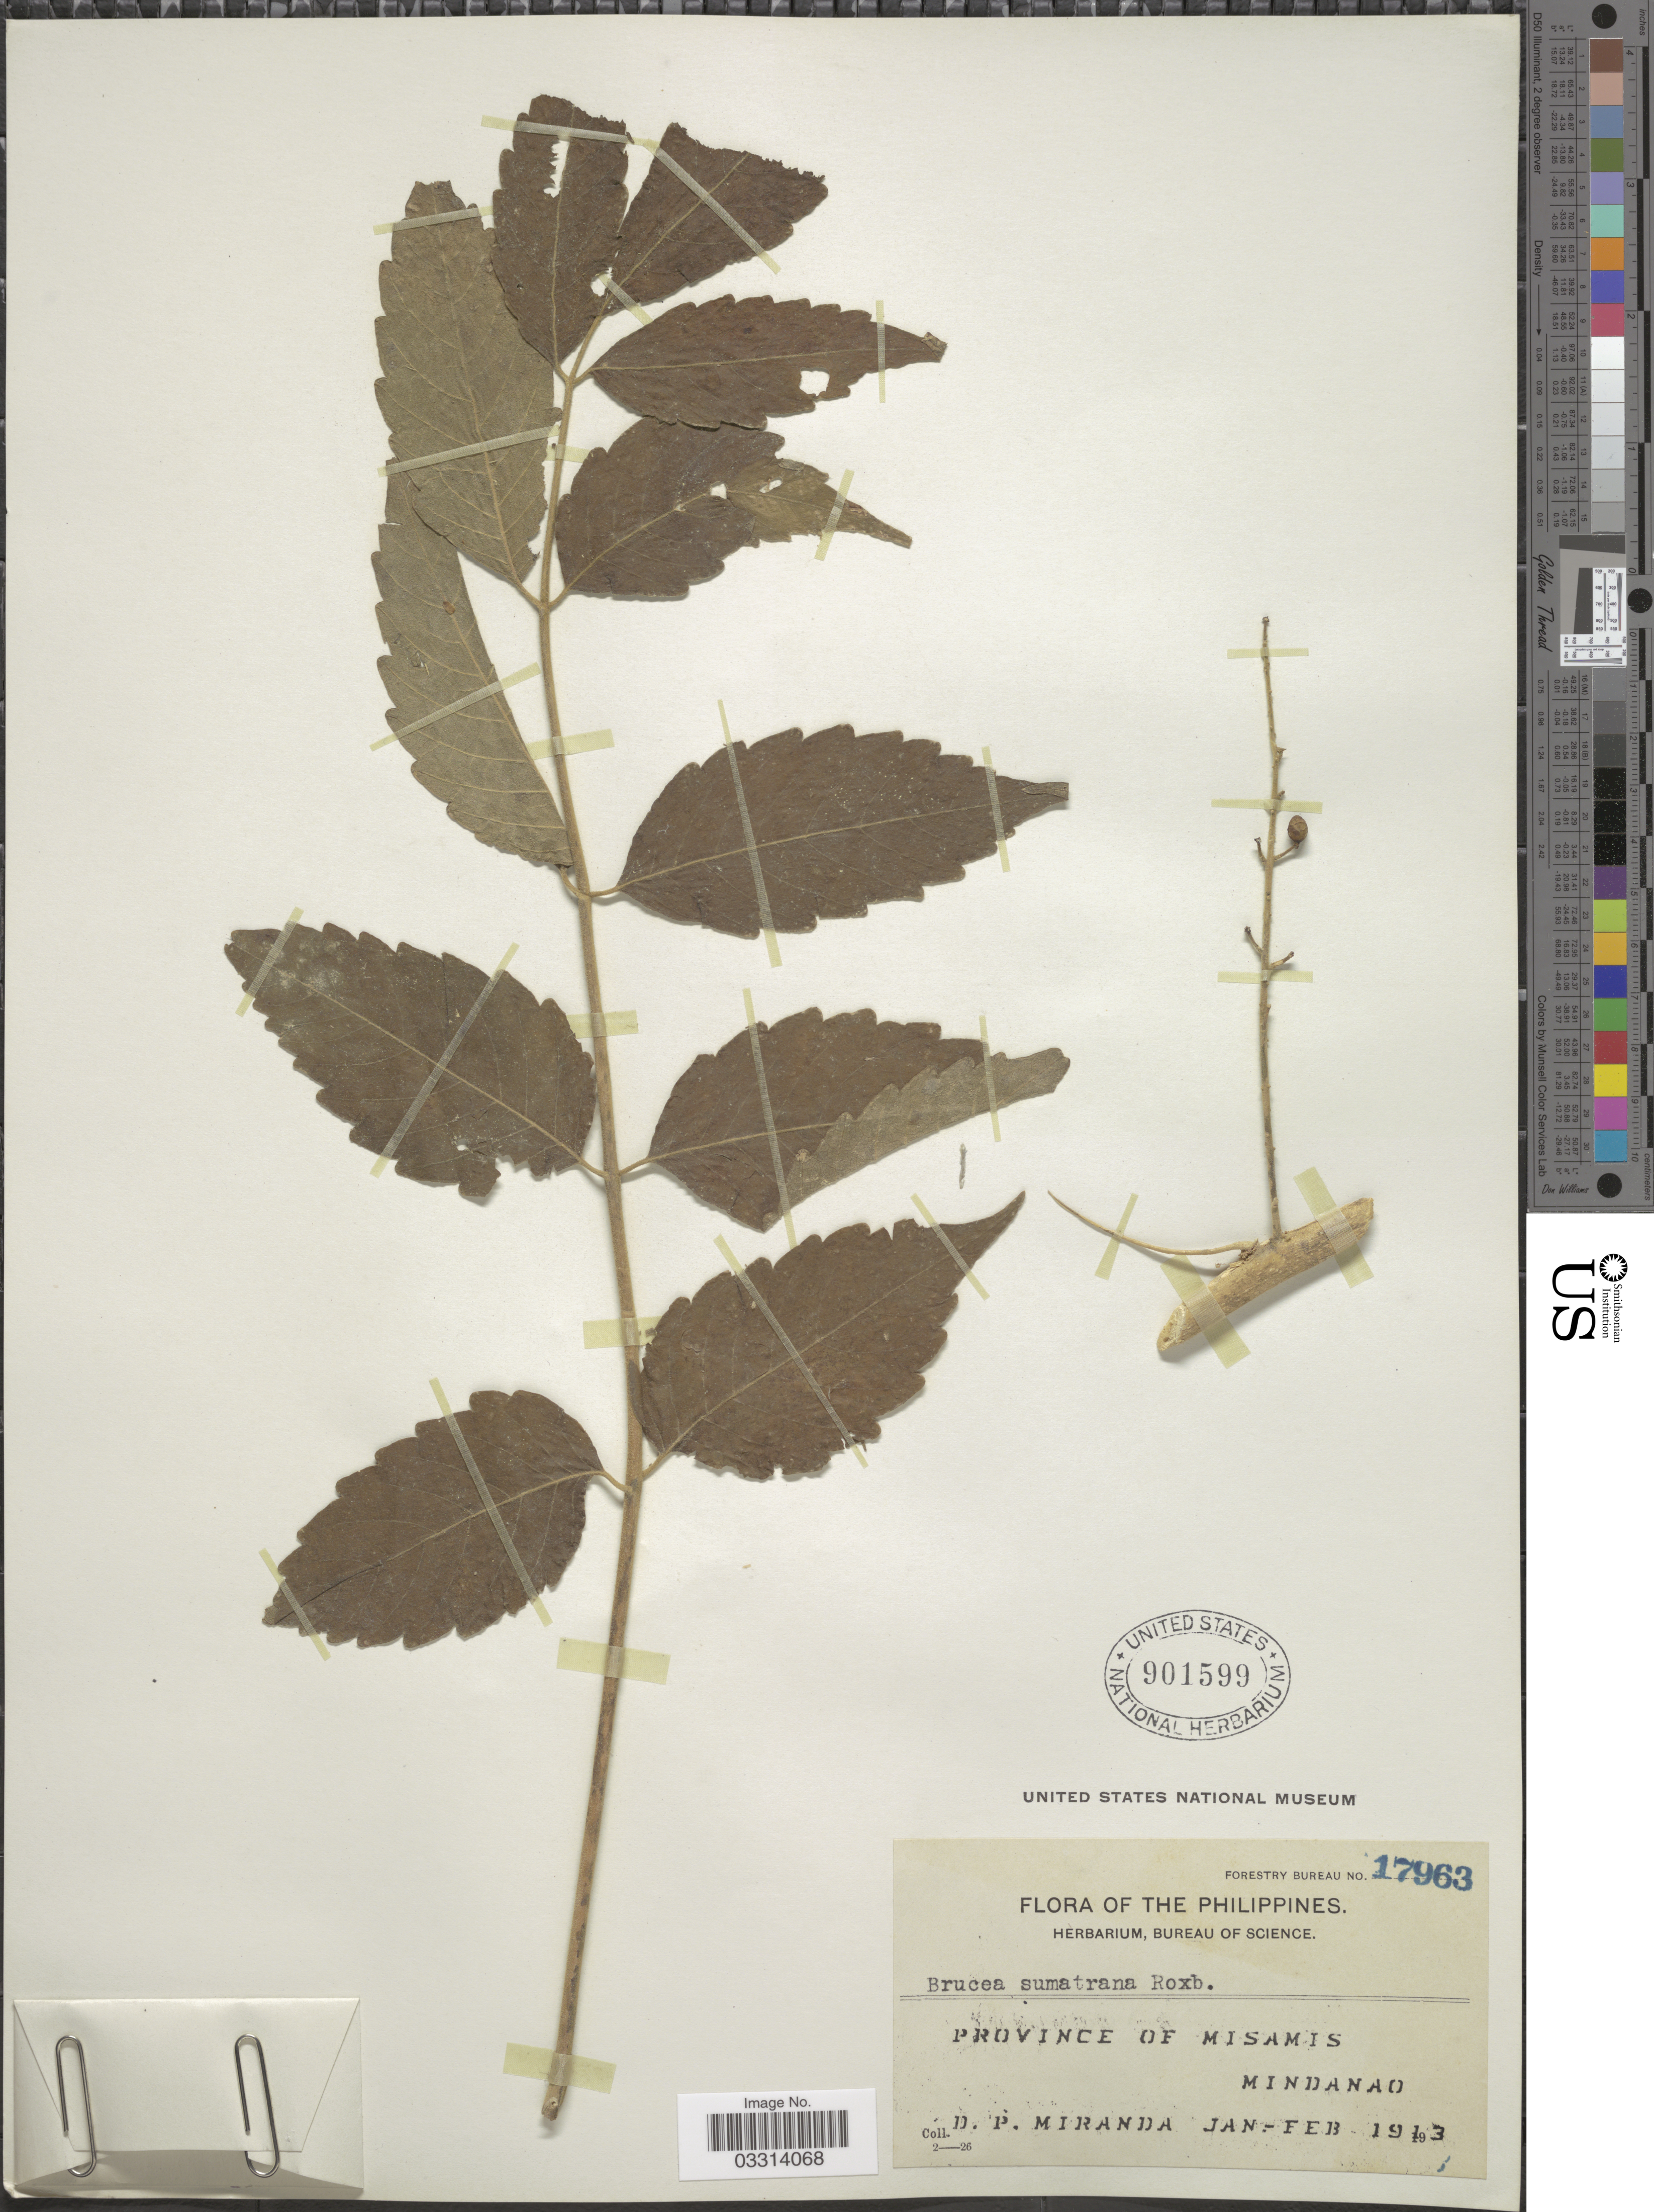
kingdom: Plantae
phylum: Tracheophyta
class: Magnoliopsida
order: Sapindales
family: Simaroubaceae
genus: Brucea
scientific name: Brucea javanica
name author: (L.) Merr.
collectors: D. P. Miranda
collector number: Forestry Bureau 17963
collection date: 1913-01/1913-02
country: Philippines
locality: Province of Misamis, Mindanao.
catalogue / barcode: US 901559